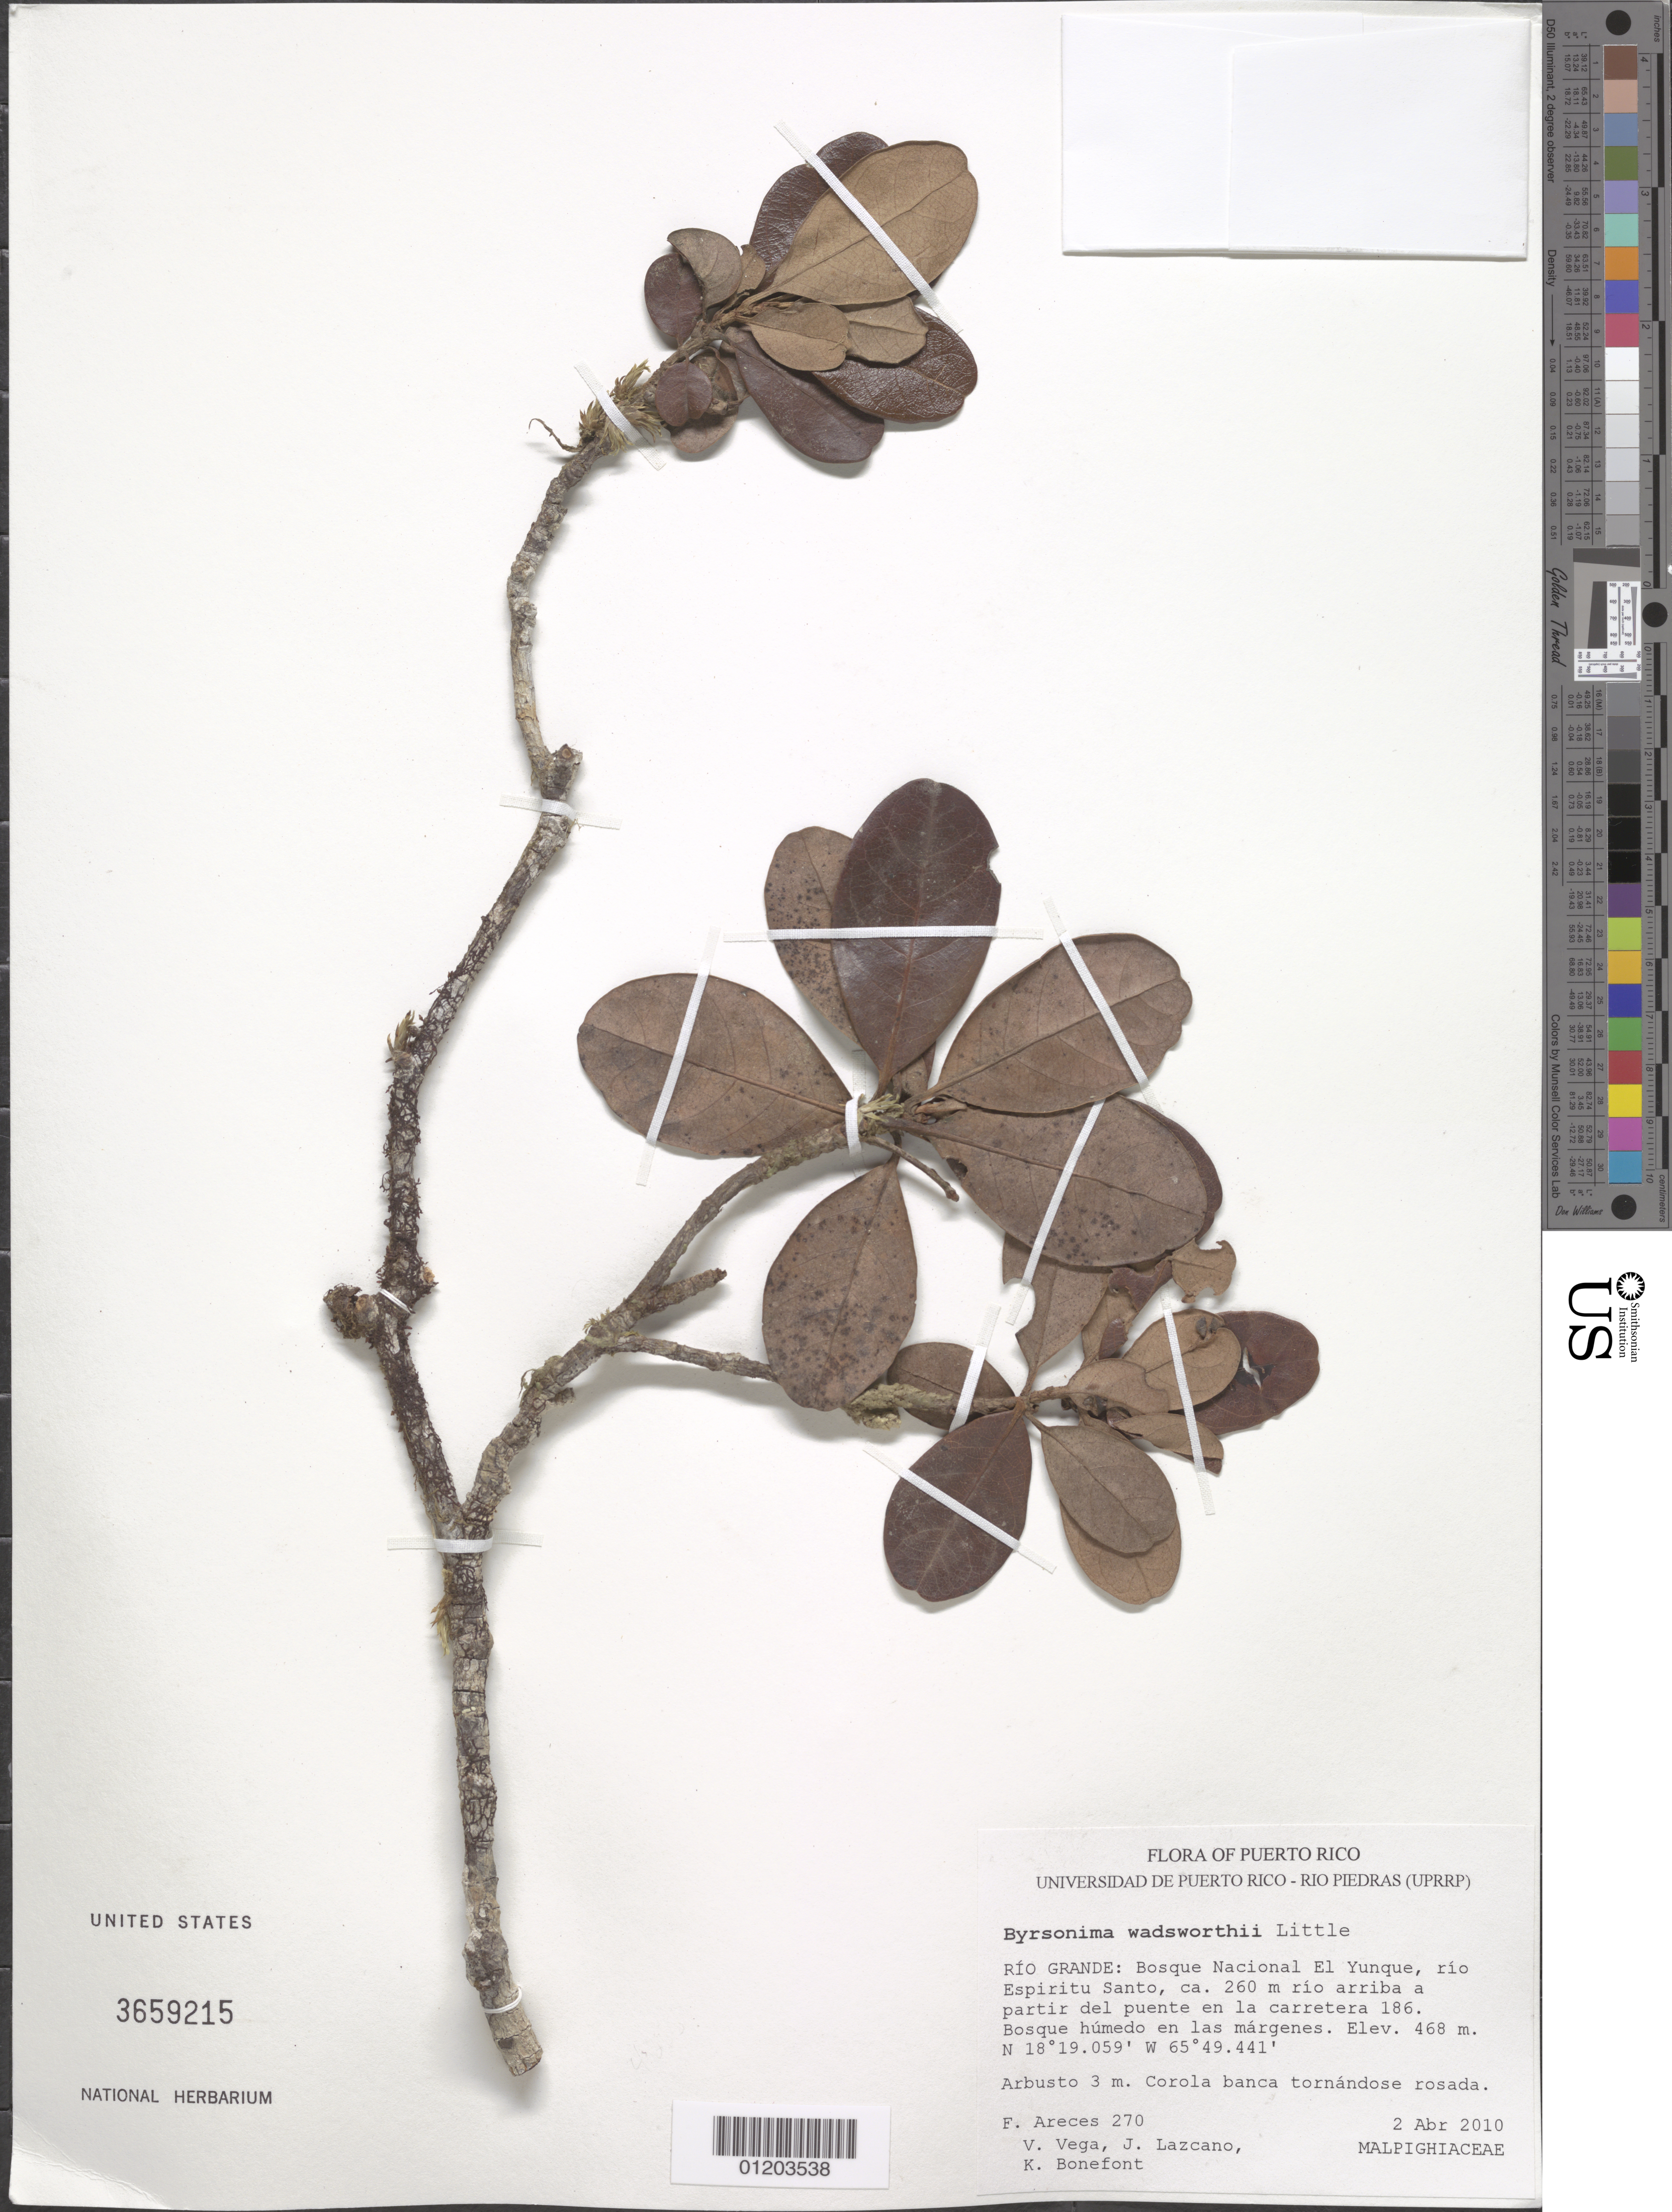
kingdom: Plantae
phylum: Tracheophyta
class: Magnoliopsida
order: Malpighiales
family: Malpighiaceae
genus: Byrsonima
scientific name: Byrsonima wadsworthii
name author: Little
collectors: F. Areces Berazaín, V. Vega, J. Lazcano & K. Bonefont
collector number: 270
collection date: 2010-04-02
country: Puerto Rico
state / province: Río Grande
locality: Bosque Nacional El Yunque, río Espiritu Santo, ca. 260 m río arriba a partir del puente en la carretera 186.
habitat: Bosque húmedo en las márgenes..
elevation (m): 468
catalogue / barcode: US 3659215